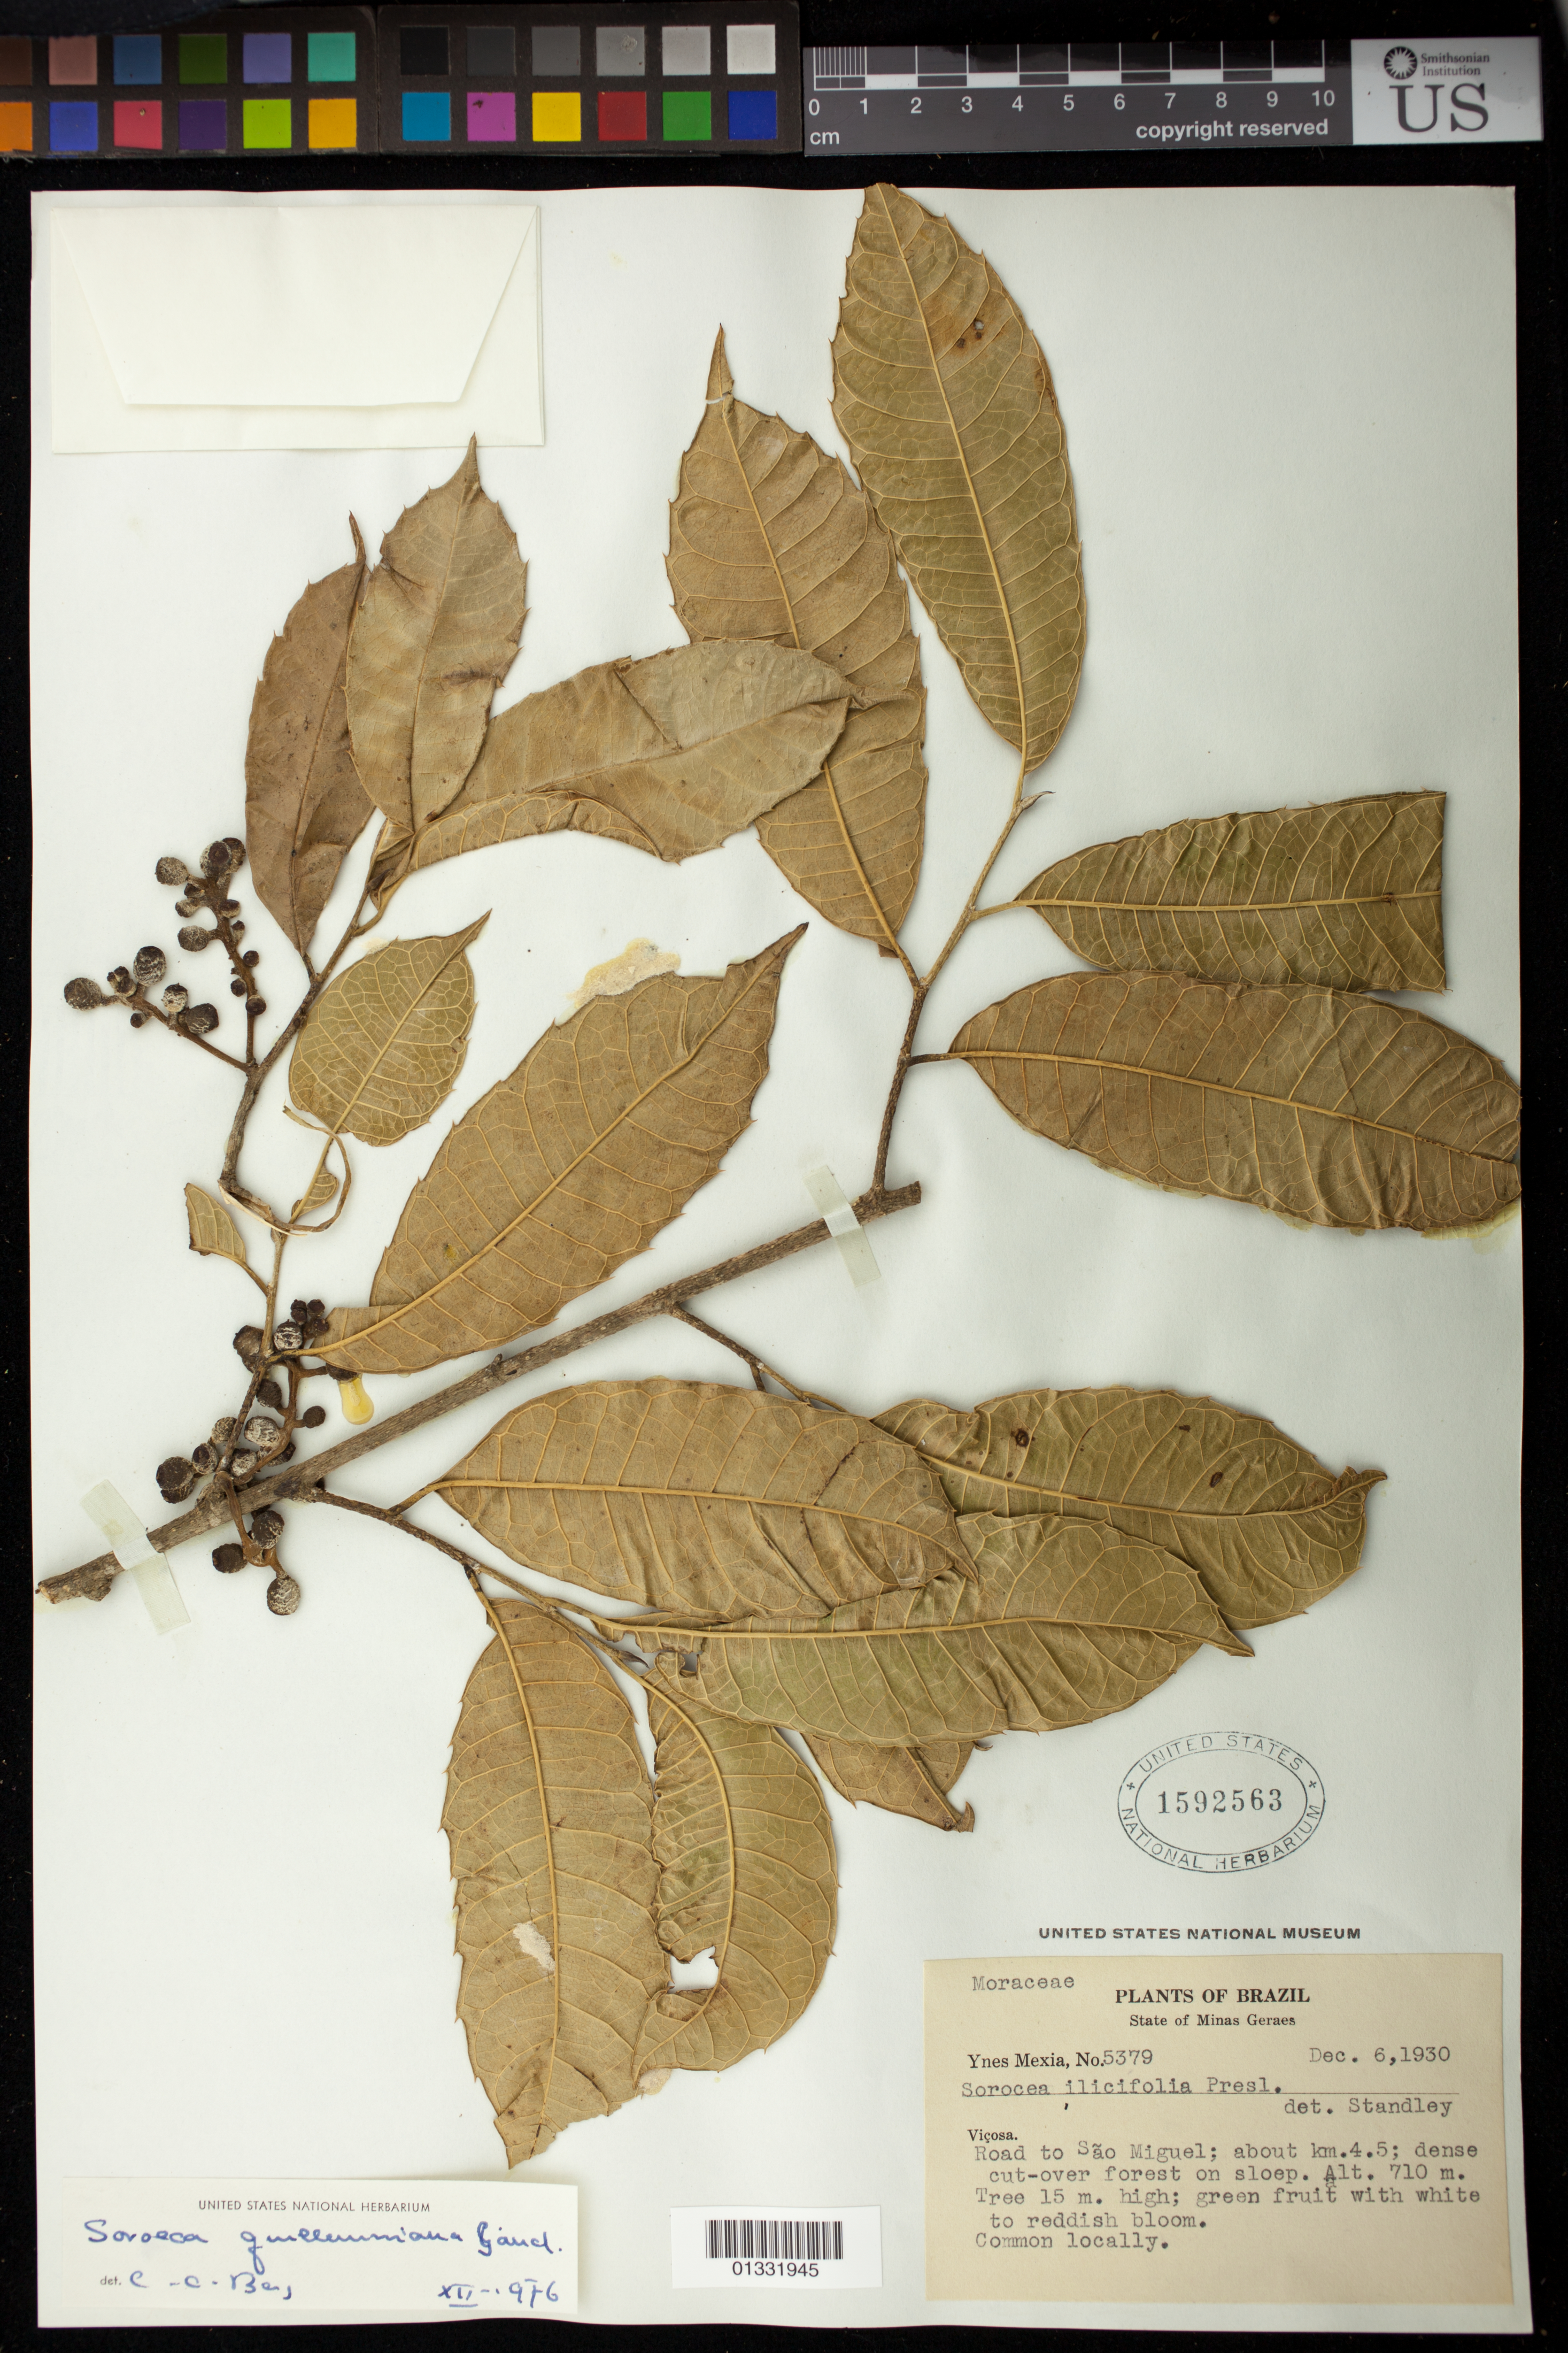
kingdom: Plantae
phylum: Tracheophyta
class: Magnoliopsida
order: Rosales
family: Moraceae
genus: Sorocea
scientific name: Sorocea guilleminiana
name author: Gaudich.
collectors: Y. Mexia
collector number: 5379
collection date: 1930-12-06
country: Brazil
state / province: Minas Gerais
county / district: Viçosa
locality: Road to São Miguel; about km 4.5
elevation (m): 710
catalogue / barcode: US 1592563